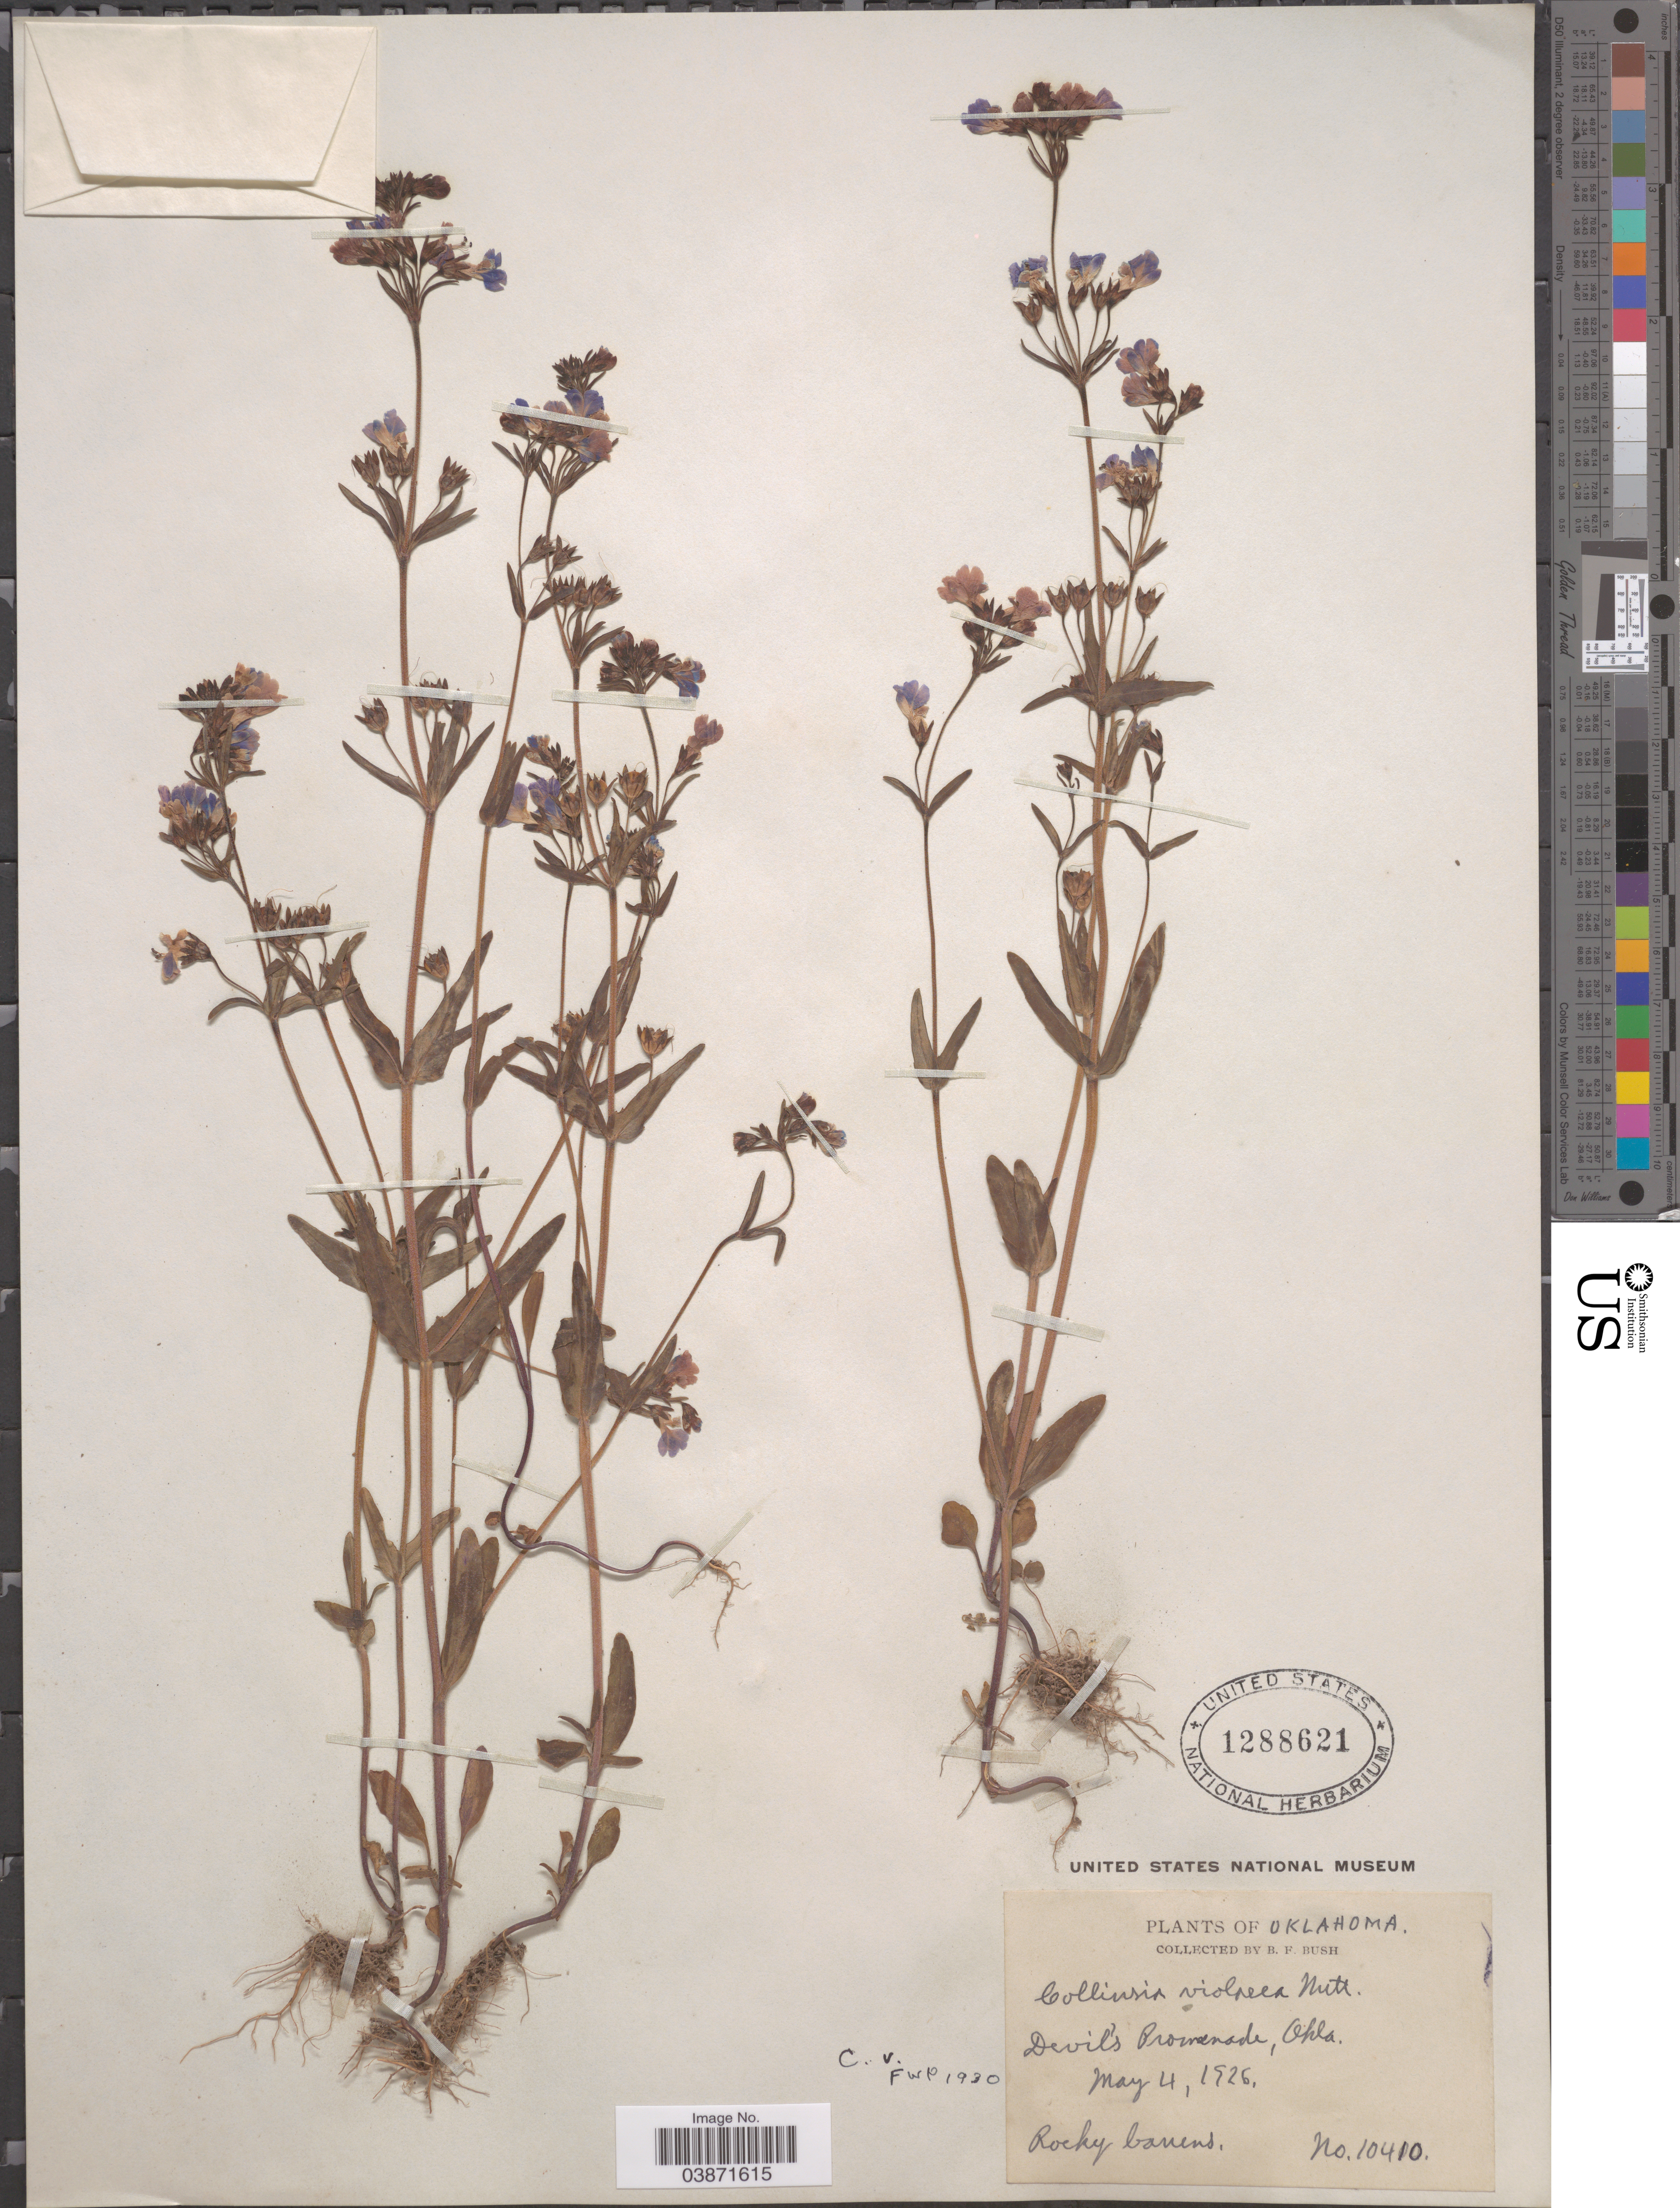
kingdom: Plantae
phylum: Tracheophyta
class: Magnoliopsida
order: Lamiales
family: Plantaginaceae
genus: Collinsia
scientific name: Collinsia violacea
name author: Nutt.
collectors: B. F. Bush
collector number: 10410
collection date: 1926-05-04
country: United States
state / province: Oklahoma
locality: Devil's Promenade.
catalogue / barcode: US 1288621